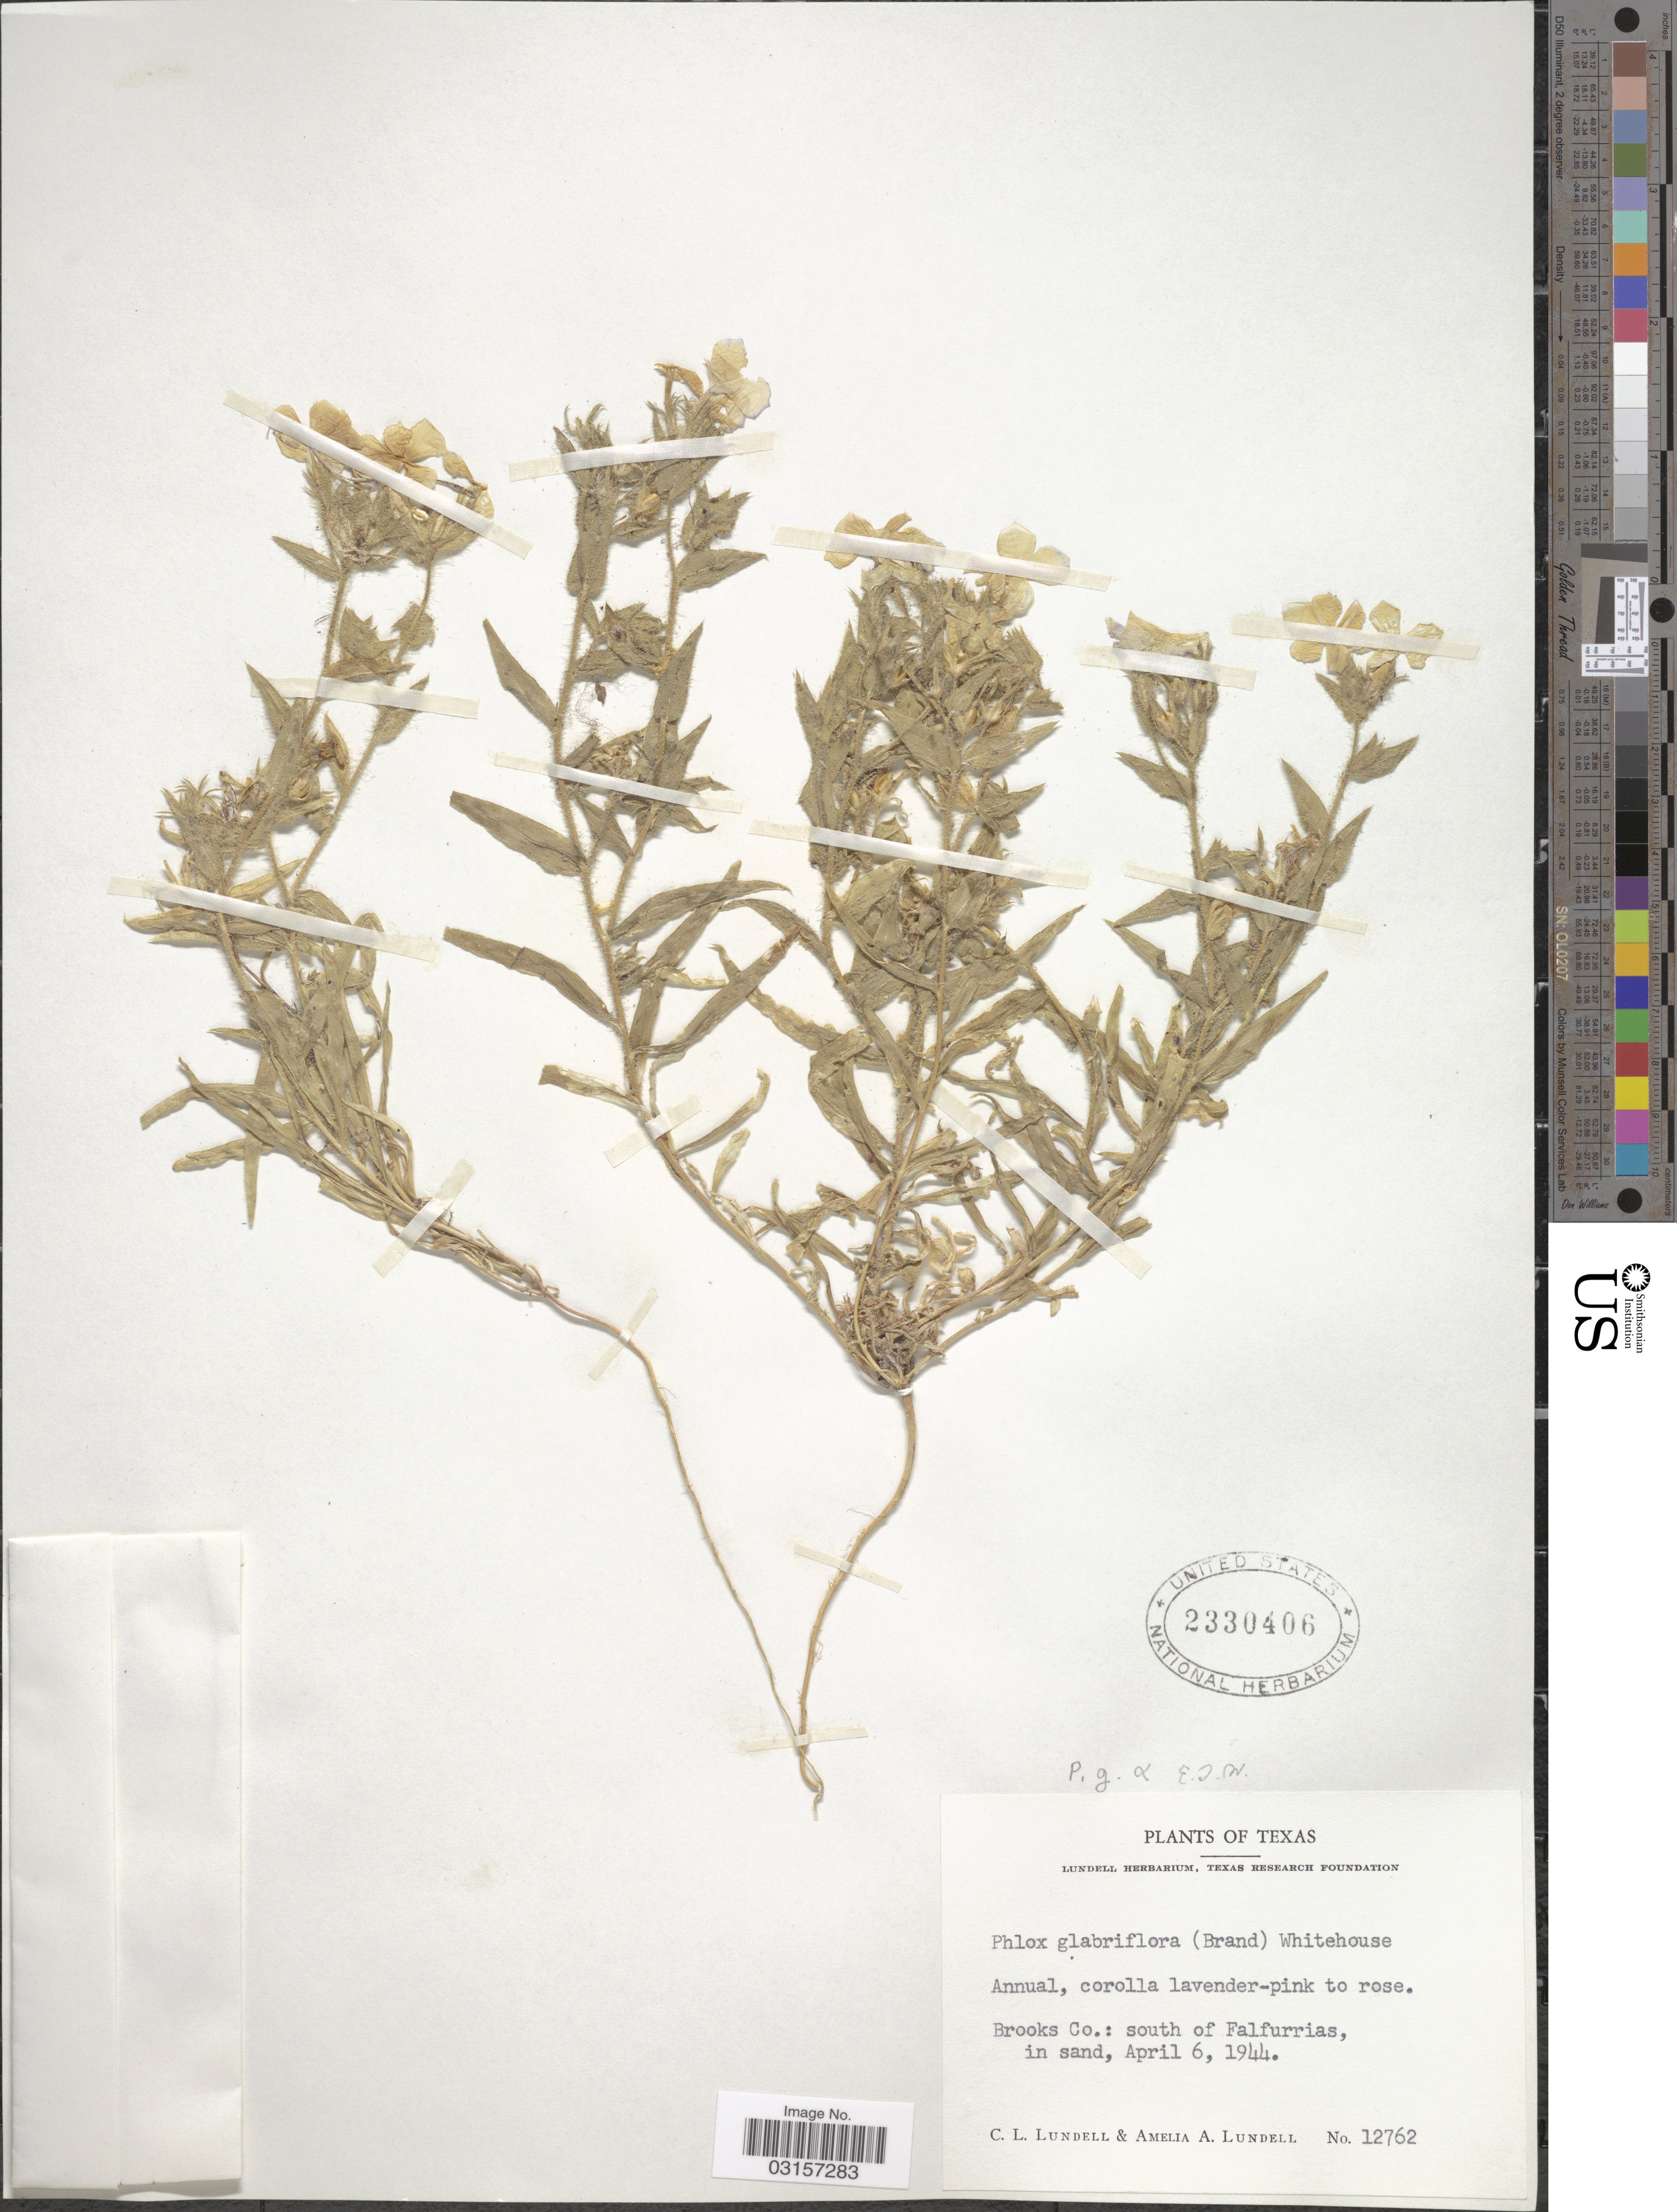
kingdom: Plantae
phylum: Tracheophyta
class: Magnoliopsida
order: Ericales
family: Polemoniaceae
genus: Phlox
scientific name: Phlox glabriflora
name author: (Brand) Whitehouse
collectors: C. L. Lundell & A. A. Lundell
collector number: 12762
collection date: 1944-04-06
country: United States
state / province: Texas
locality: Brooks Co.: south of Falfurrias, in sand.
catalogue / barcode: US 2330406